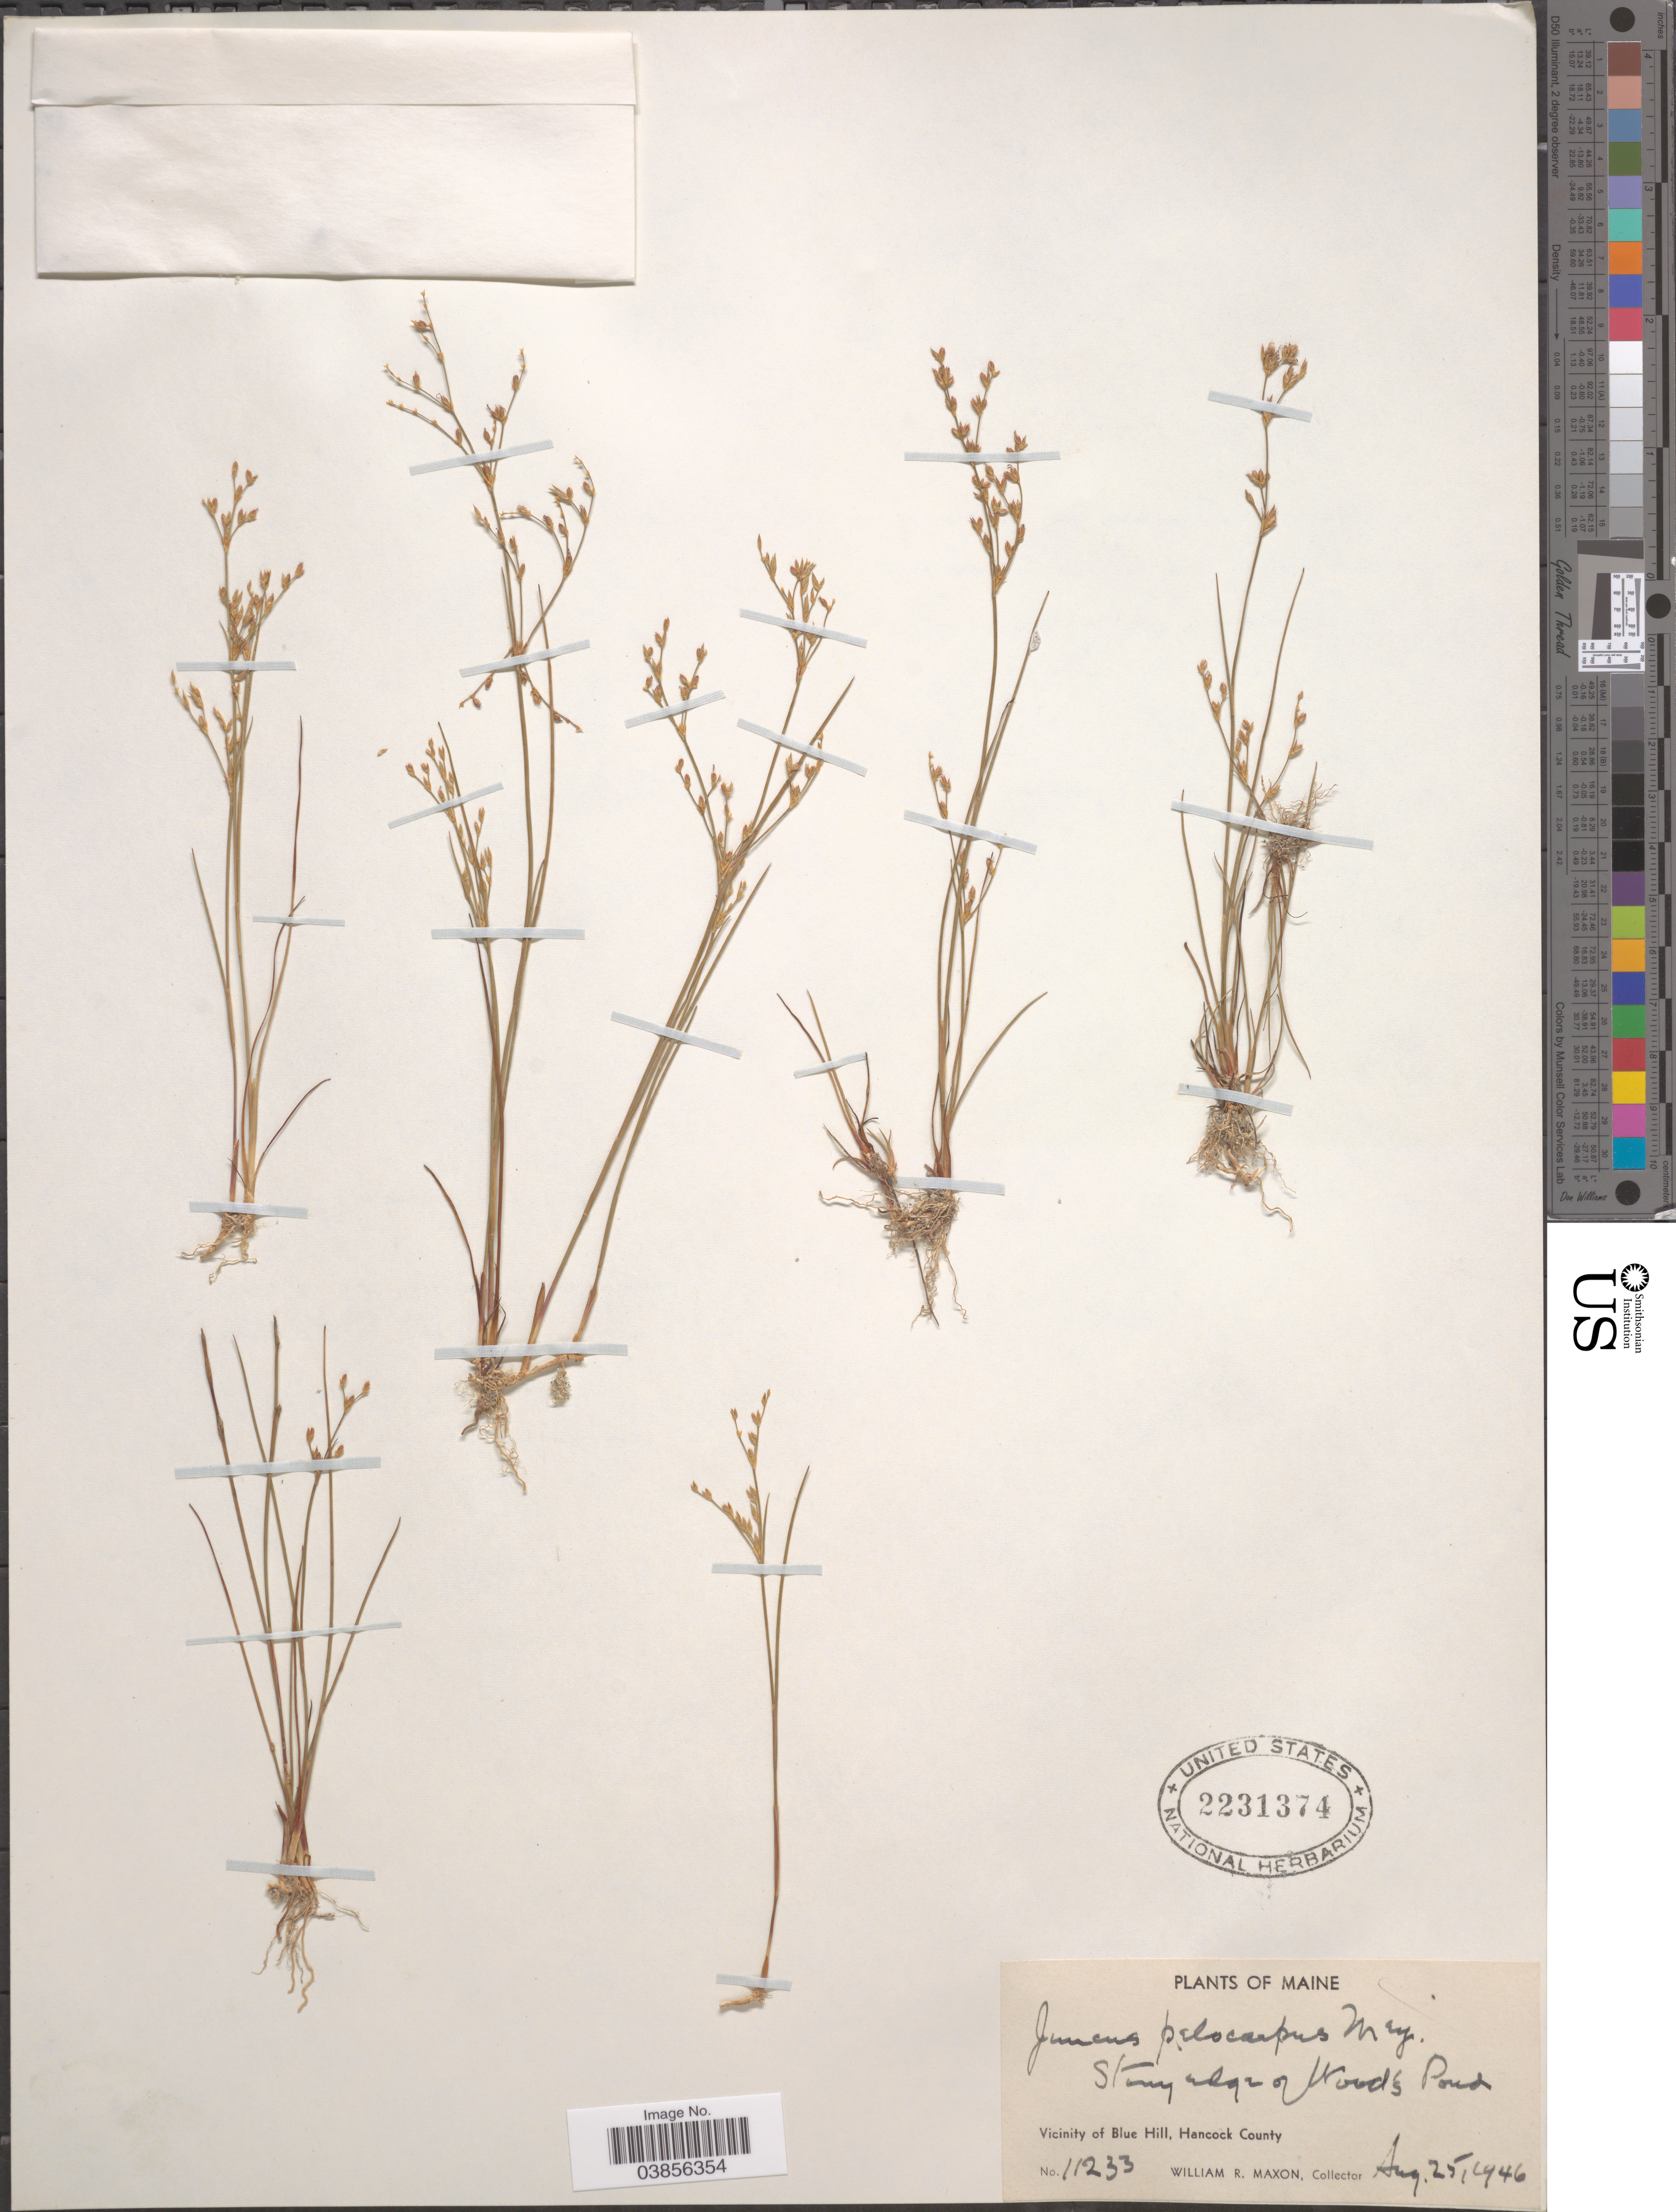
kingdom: Plantae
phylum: Tracheophyta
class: Liliopsida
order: Poales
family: Juncaceae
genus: Juncus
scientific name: Juncus pelocarpus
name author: E. Mey.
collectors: W. R. Maxon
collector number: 11233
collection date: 1946-08-25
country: United States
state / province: Maine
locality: Stony edge of Wood's Pond. Vicinity of Blue Hill, Hancock County.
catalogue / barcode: US 2231374